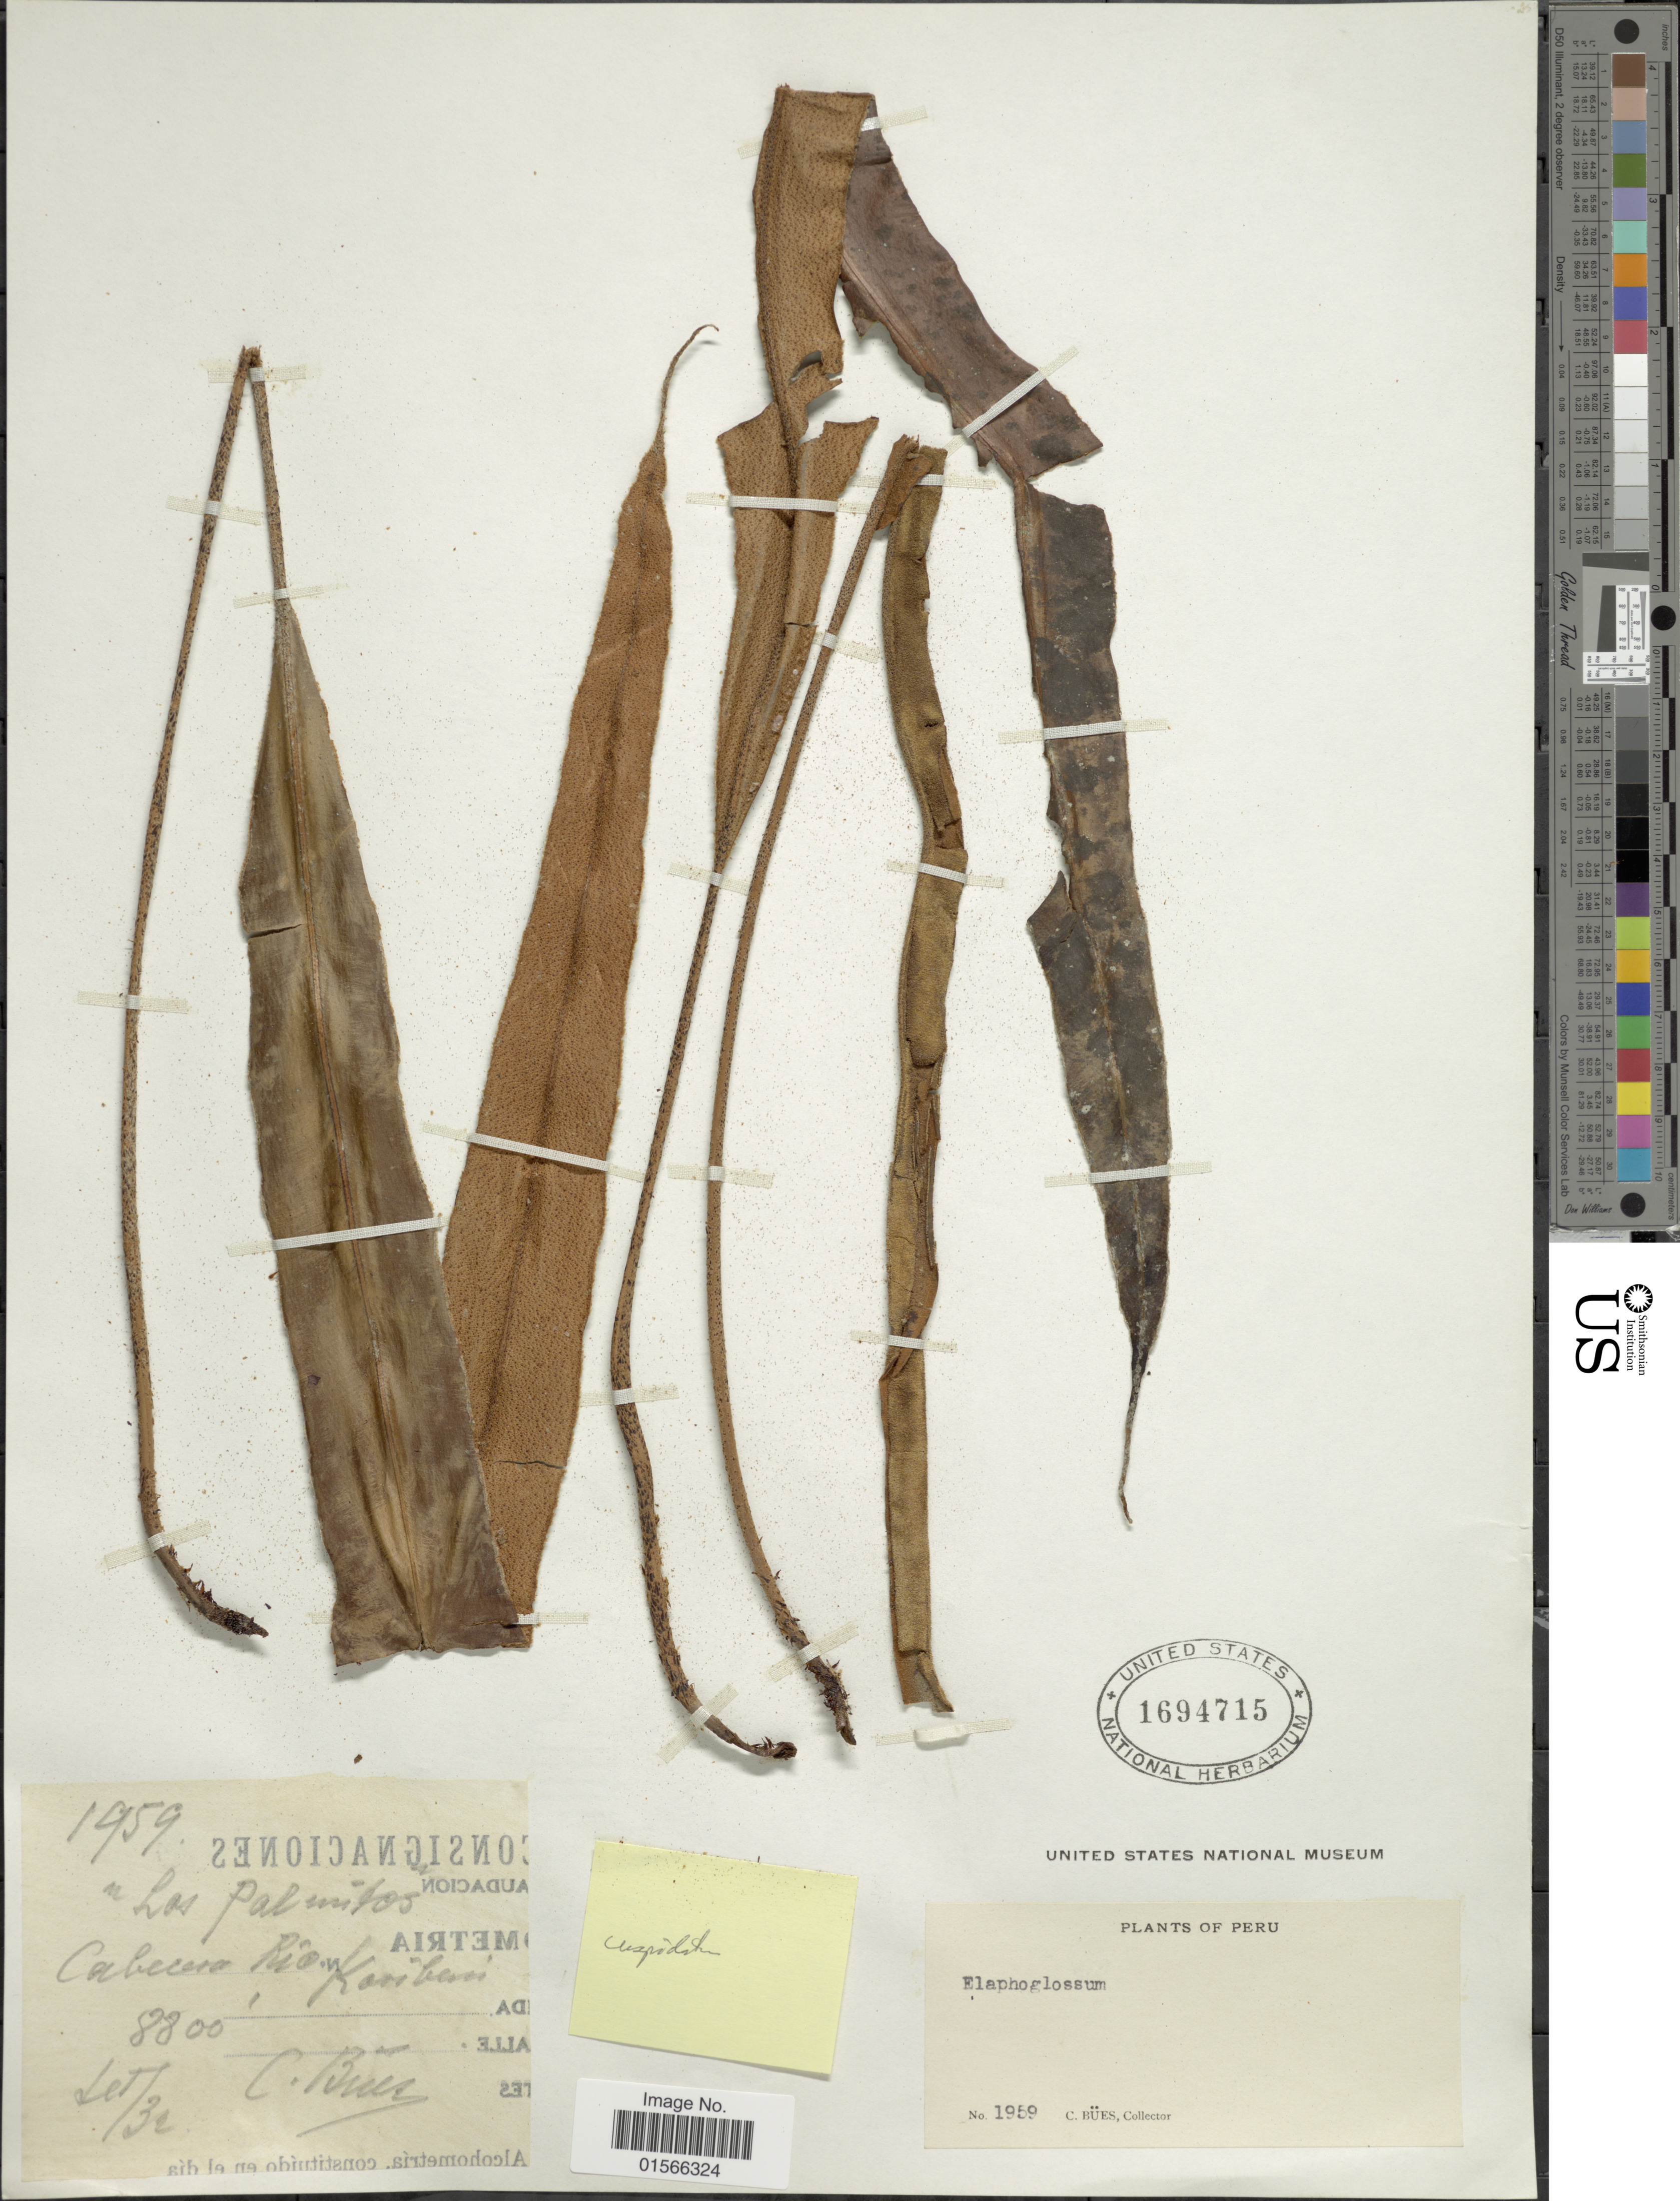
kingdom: Plantae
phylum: Tracheophyta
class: Polypodiopsida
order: Polypodiales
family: Dryopteridaceae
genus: Elaphoglossum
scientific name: Elaphoglossum cuspidatum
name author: (Willd.) T. Moore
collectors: C. Bues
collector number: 1959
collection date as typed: Transcribed d/m/y: /9/32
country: Peru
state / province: Cusco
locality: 'Los Palmitos', Cabecera Rio Koribeni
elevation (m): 2682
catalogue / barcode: US 1694715